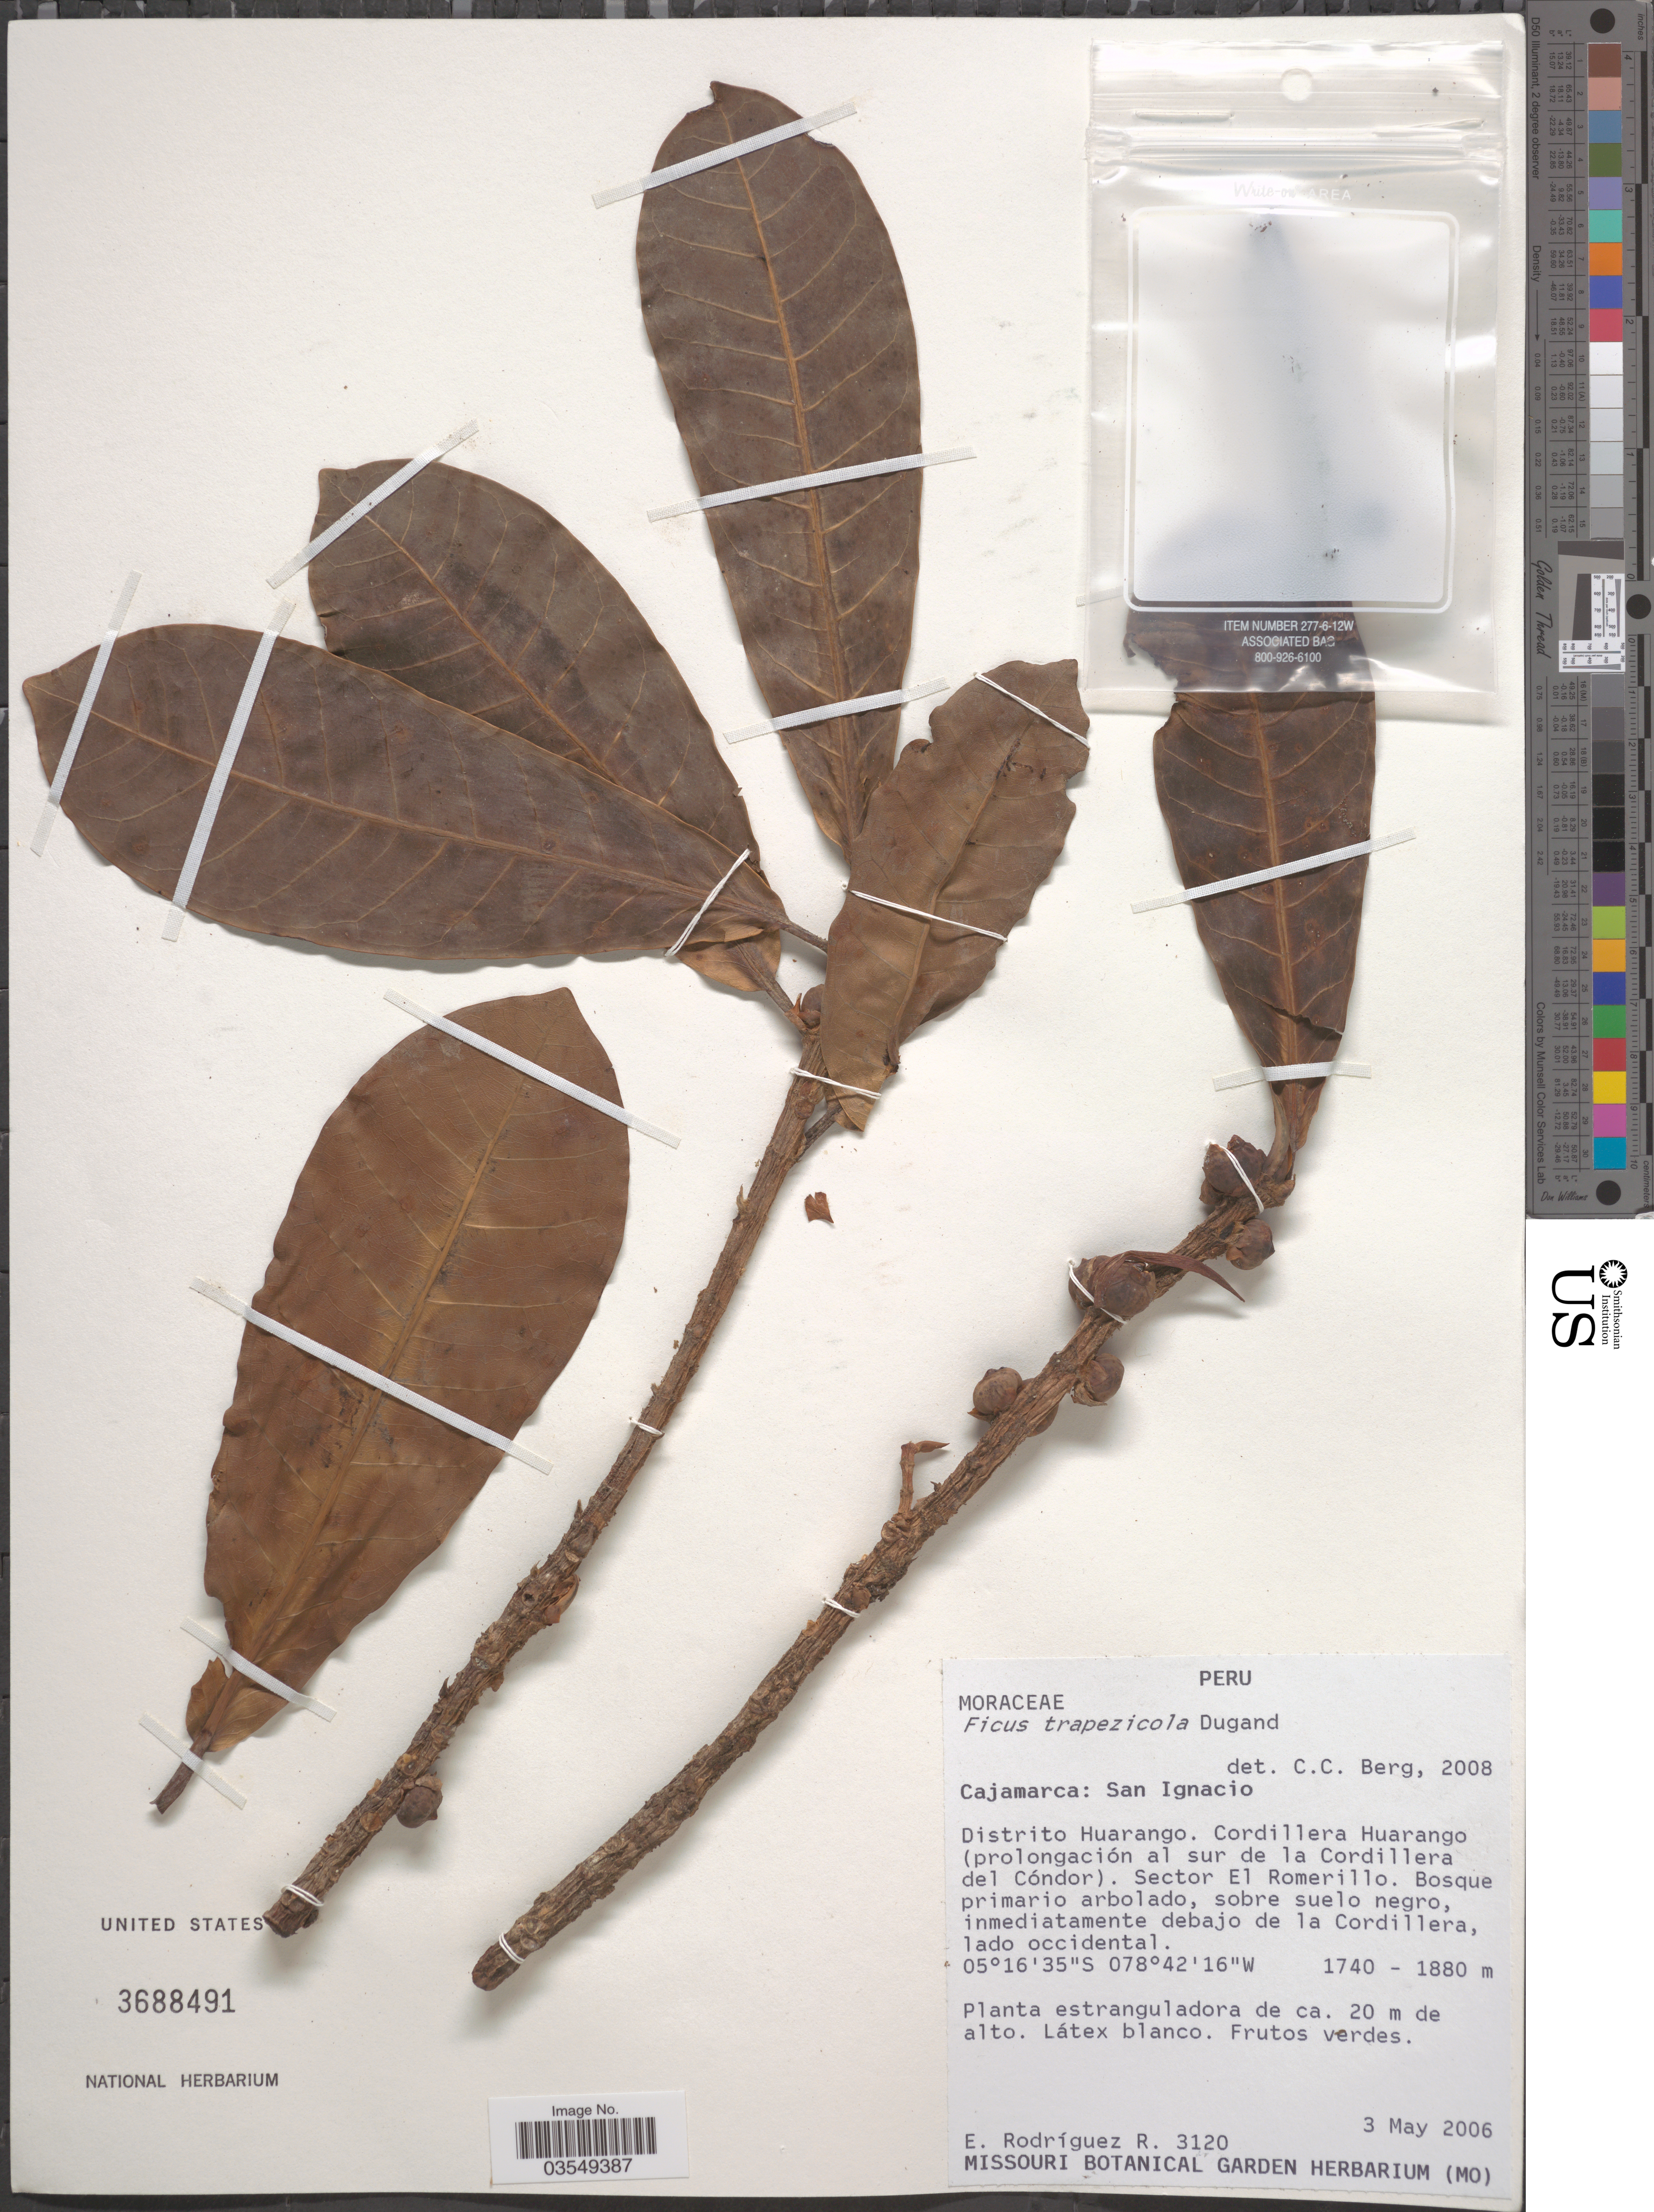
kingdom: Plantae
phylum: Tracheophyta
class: Magnoliopsida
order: Rosales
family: Moraceae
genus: Ficus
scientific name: Ficus trapezicola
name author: Dugand G.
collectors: E. Rodríguez R.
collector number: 3120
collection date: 2006-05-03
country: Peru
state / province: Cajamarca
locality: San Ignacio Province. Distrito Huarango. Cordillera Huarango (prolongación al sur de la Cordillera del Condór). Sector El Romerillo. Inmediatamente debajo de la Cordillera lado occidental.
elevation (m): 1740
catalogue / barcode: US 3688491